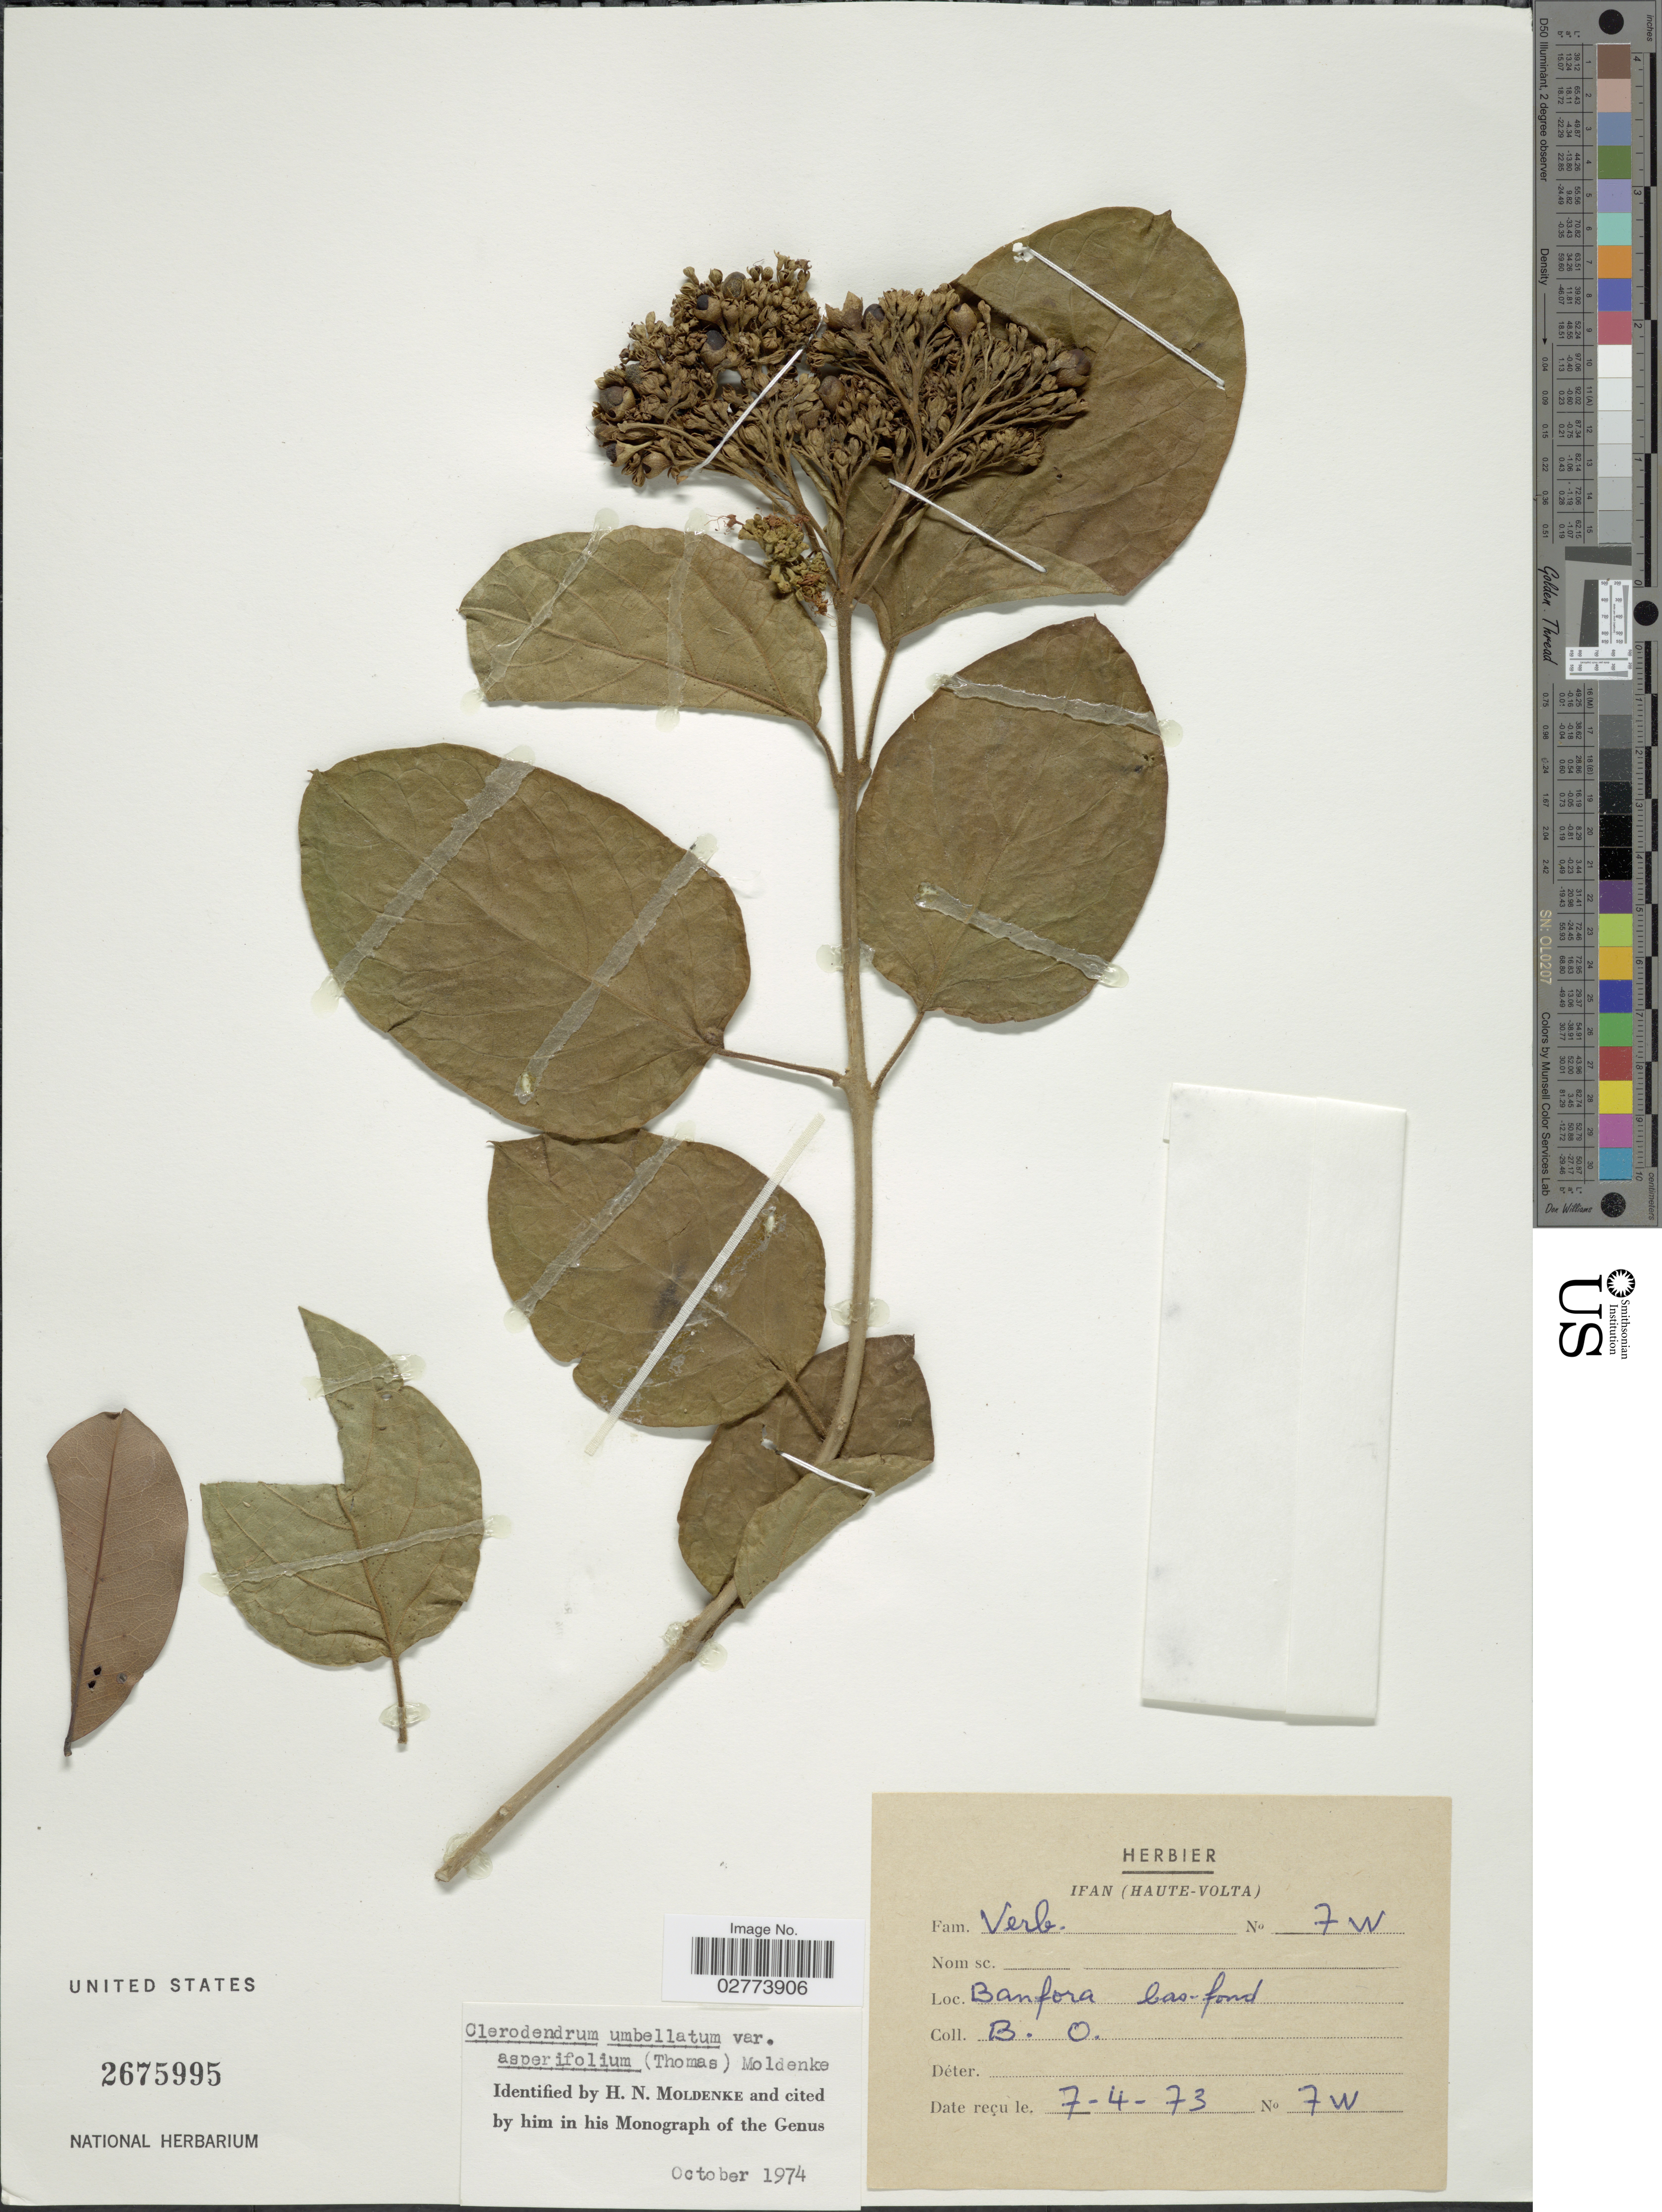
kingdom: Plantae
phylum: Tracheophyta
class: Magnoliopsida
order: Lamiales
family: Lamiaceae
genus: Clerodendrum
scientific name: Clerodendrum umbellatum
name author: Poir.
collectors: B. O.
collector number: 7W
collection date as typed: Transcribed d/m/y: 7/4/73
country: Burkina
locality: Ifan (Haute-Volta). Banfora, bas-fond.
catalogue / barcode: US 2675995